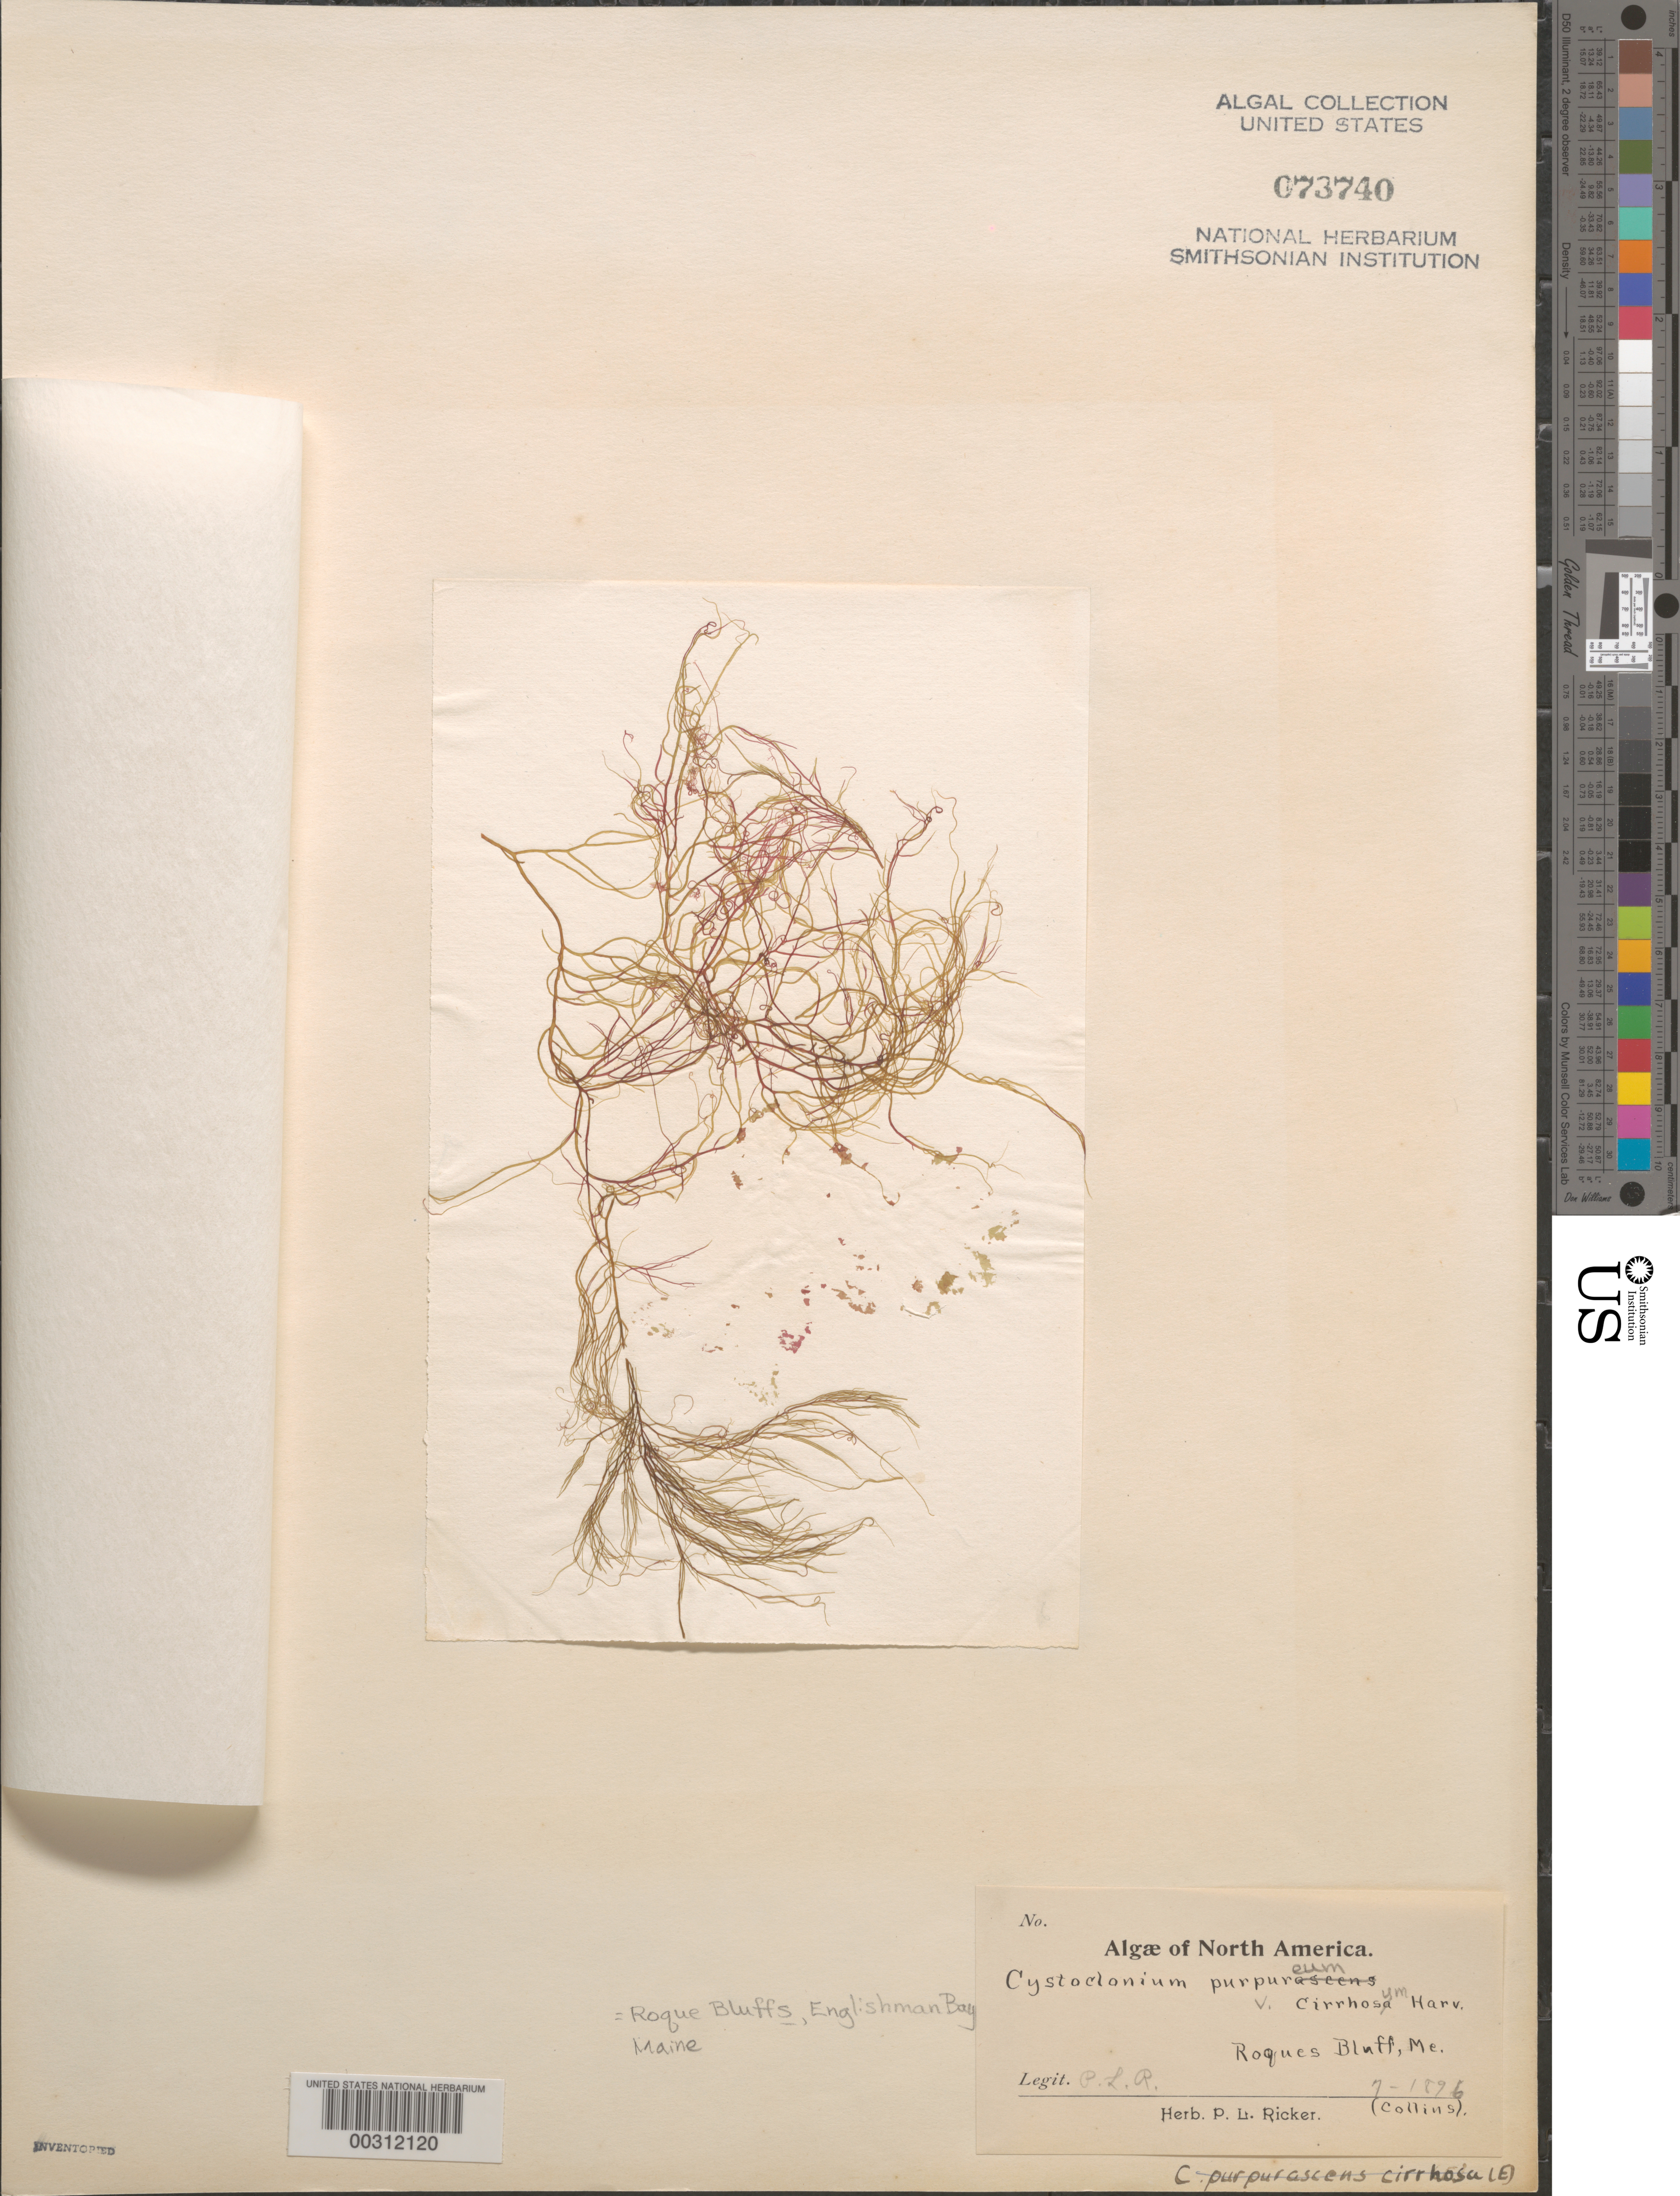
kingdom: Plantae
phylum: Rhodophyta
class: Florideophyceae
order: Gigartinales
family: Cystocloniaceae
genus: Cystoclonium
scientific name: Cystoclonium purpureum var. cirrhosum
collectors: P. Ricker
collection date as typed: Jul 1896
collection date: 1896-07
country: United States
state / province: Maine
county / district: Washington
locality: Roque Bluffs (Roques Bluff), Englishman Bay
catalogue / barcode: US 73740